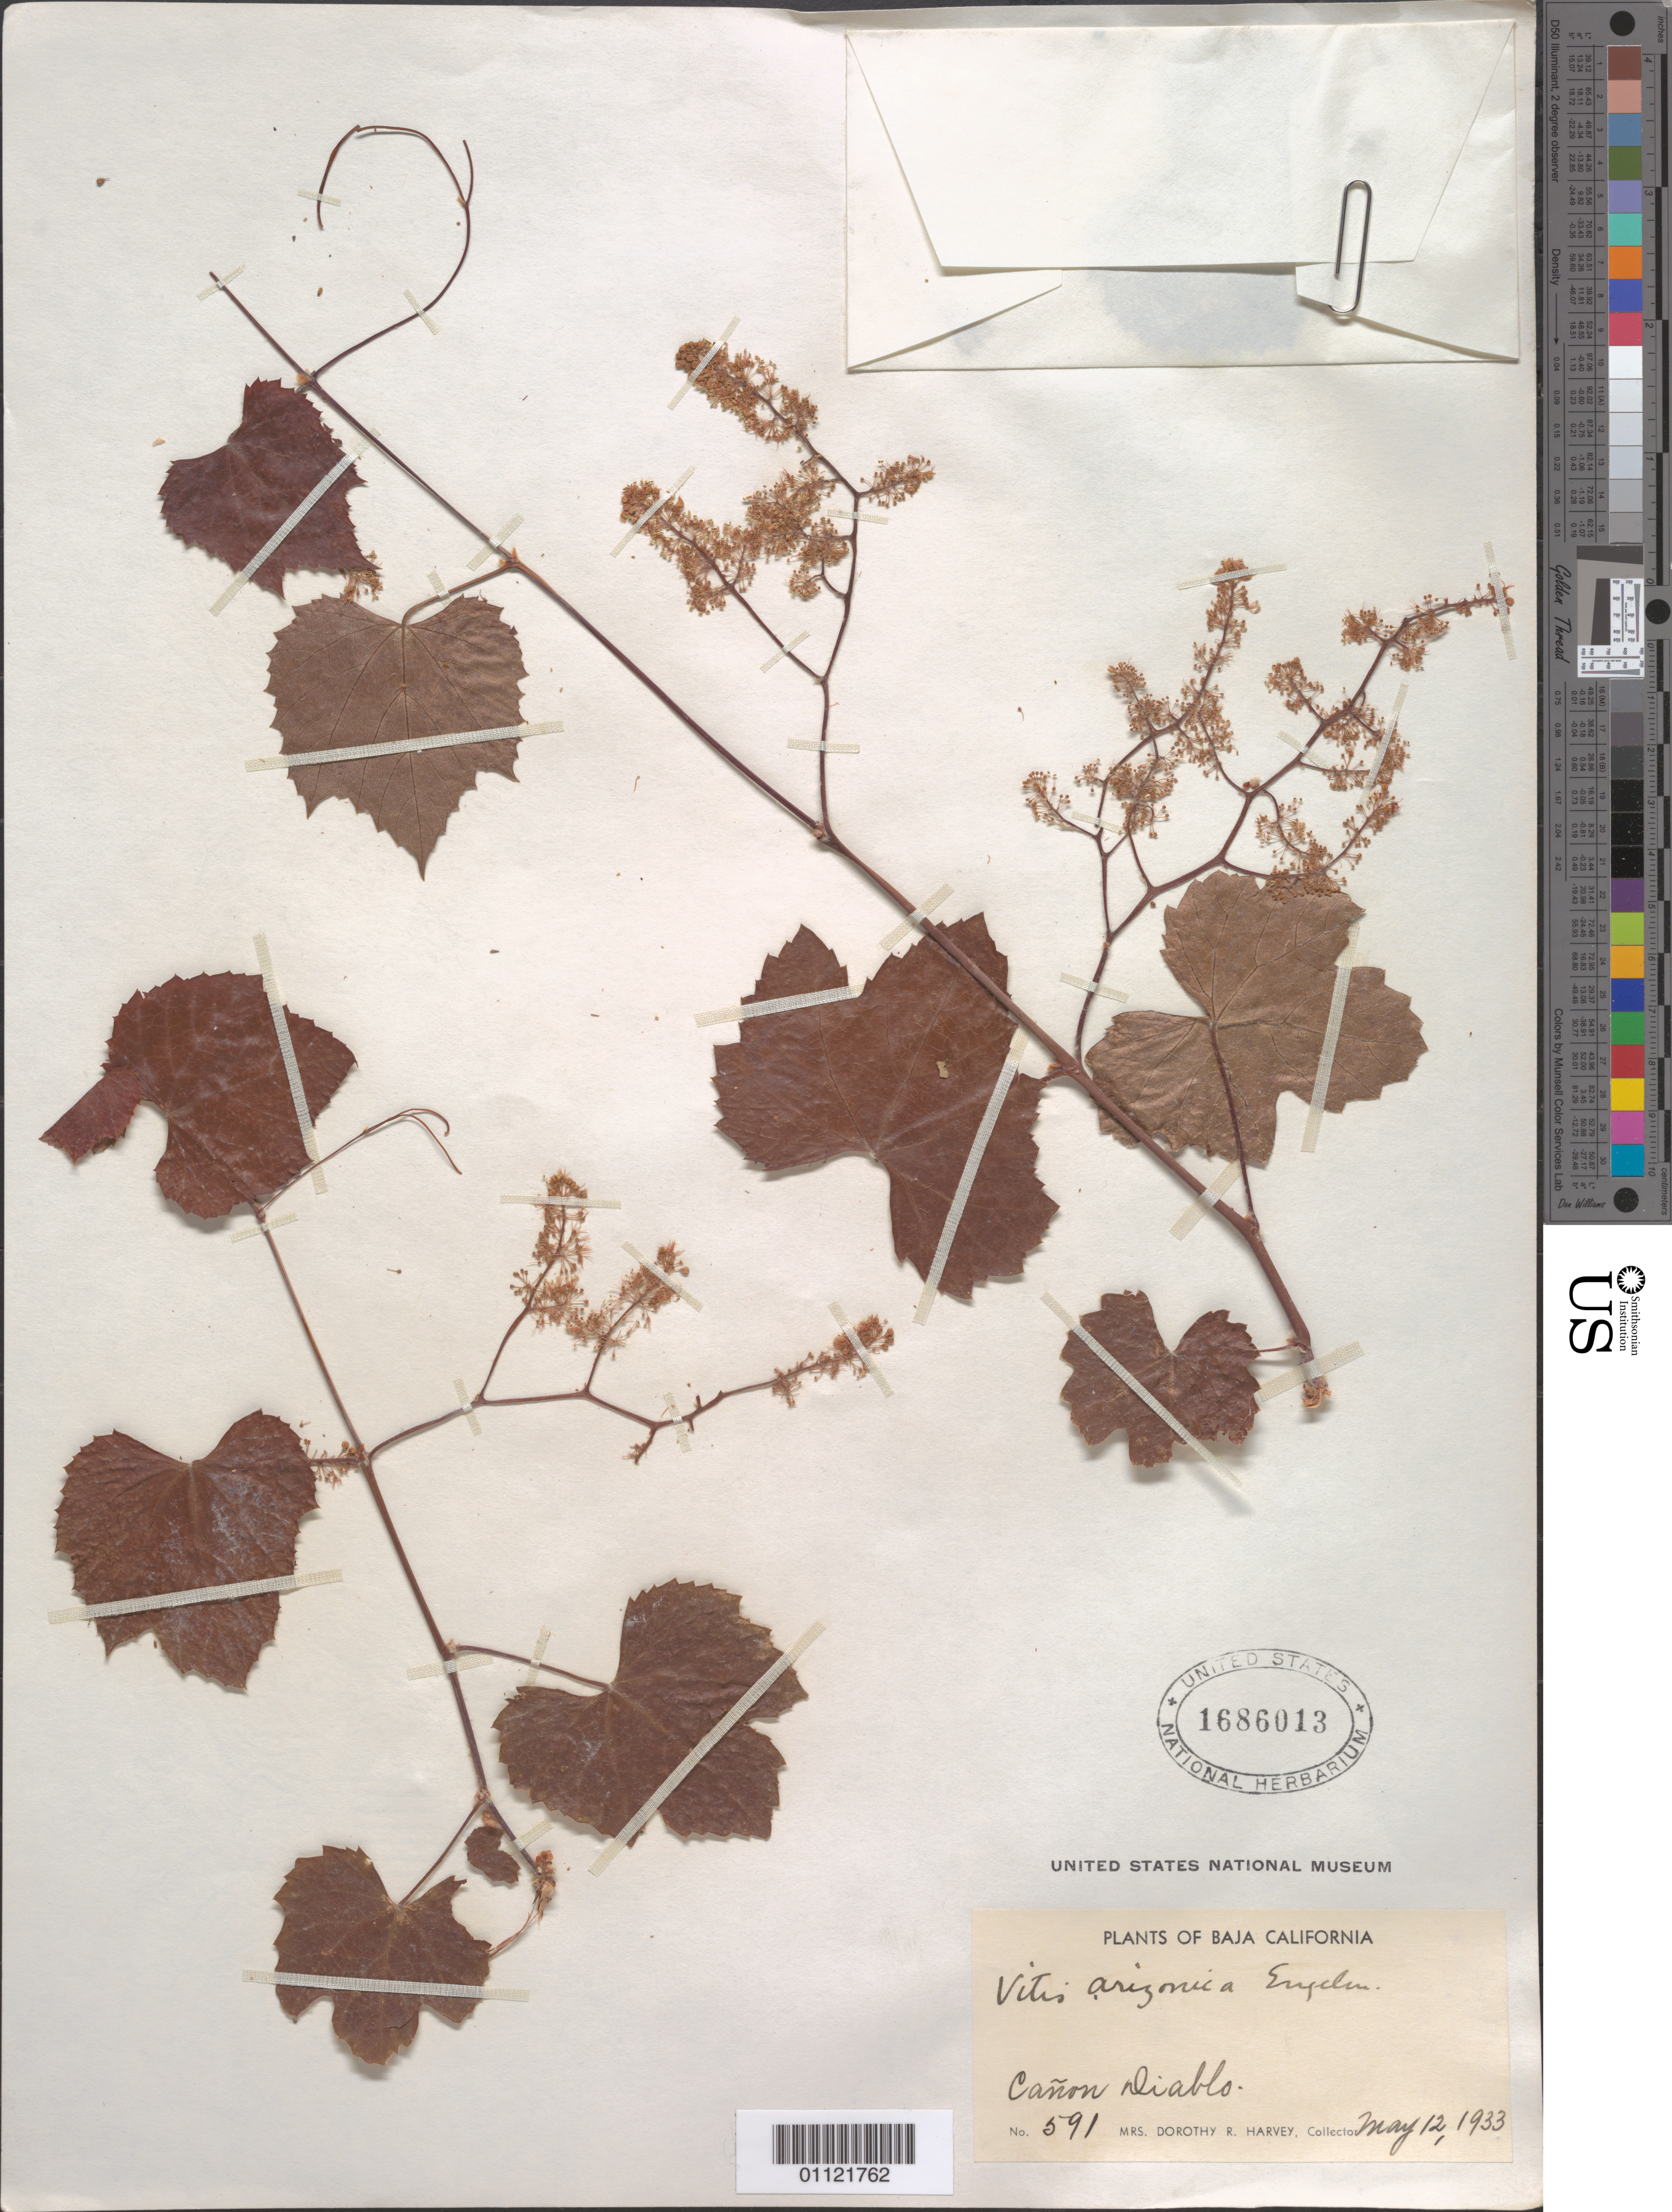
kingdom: Plantae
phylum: Tracheophyta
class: Magnoliopsida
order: Vitales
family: Vitaceae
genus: Vitis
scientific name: Vitis arizonica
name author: Engelm.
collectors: D. R. Harvey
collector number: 591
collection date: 1933-05-12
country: Mexico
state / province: Baja California Norte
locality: Canon Diablo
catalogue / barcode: US 1686013